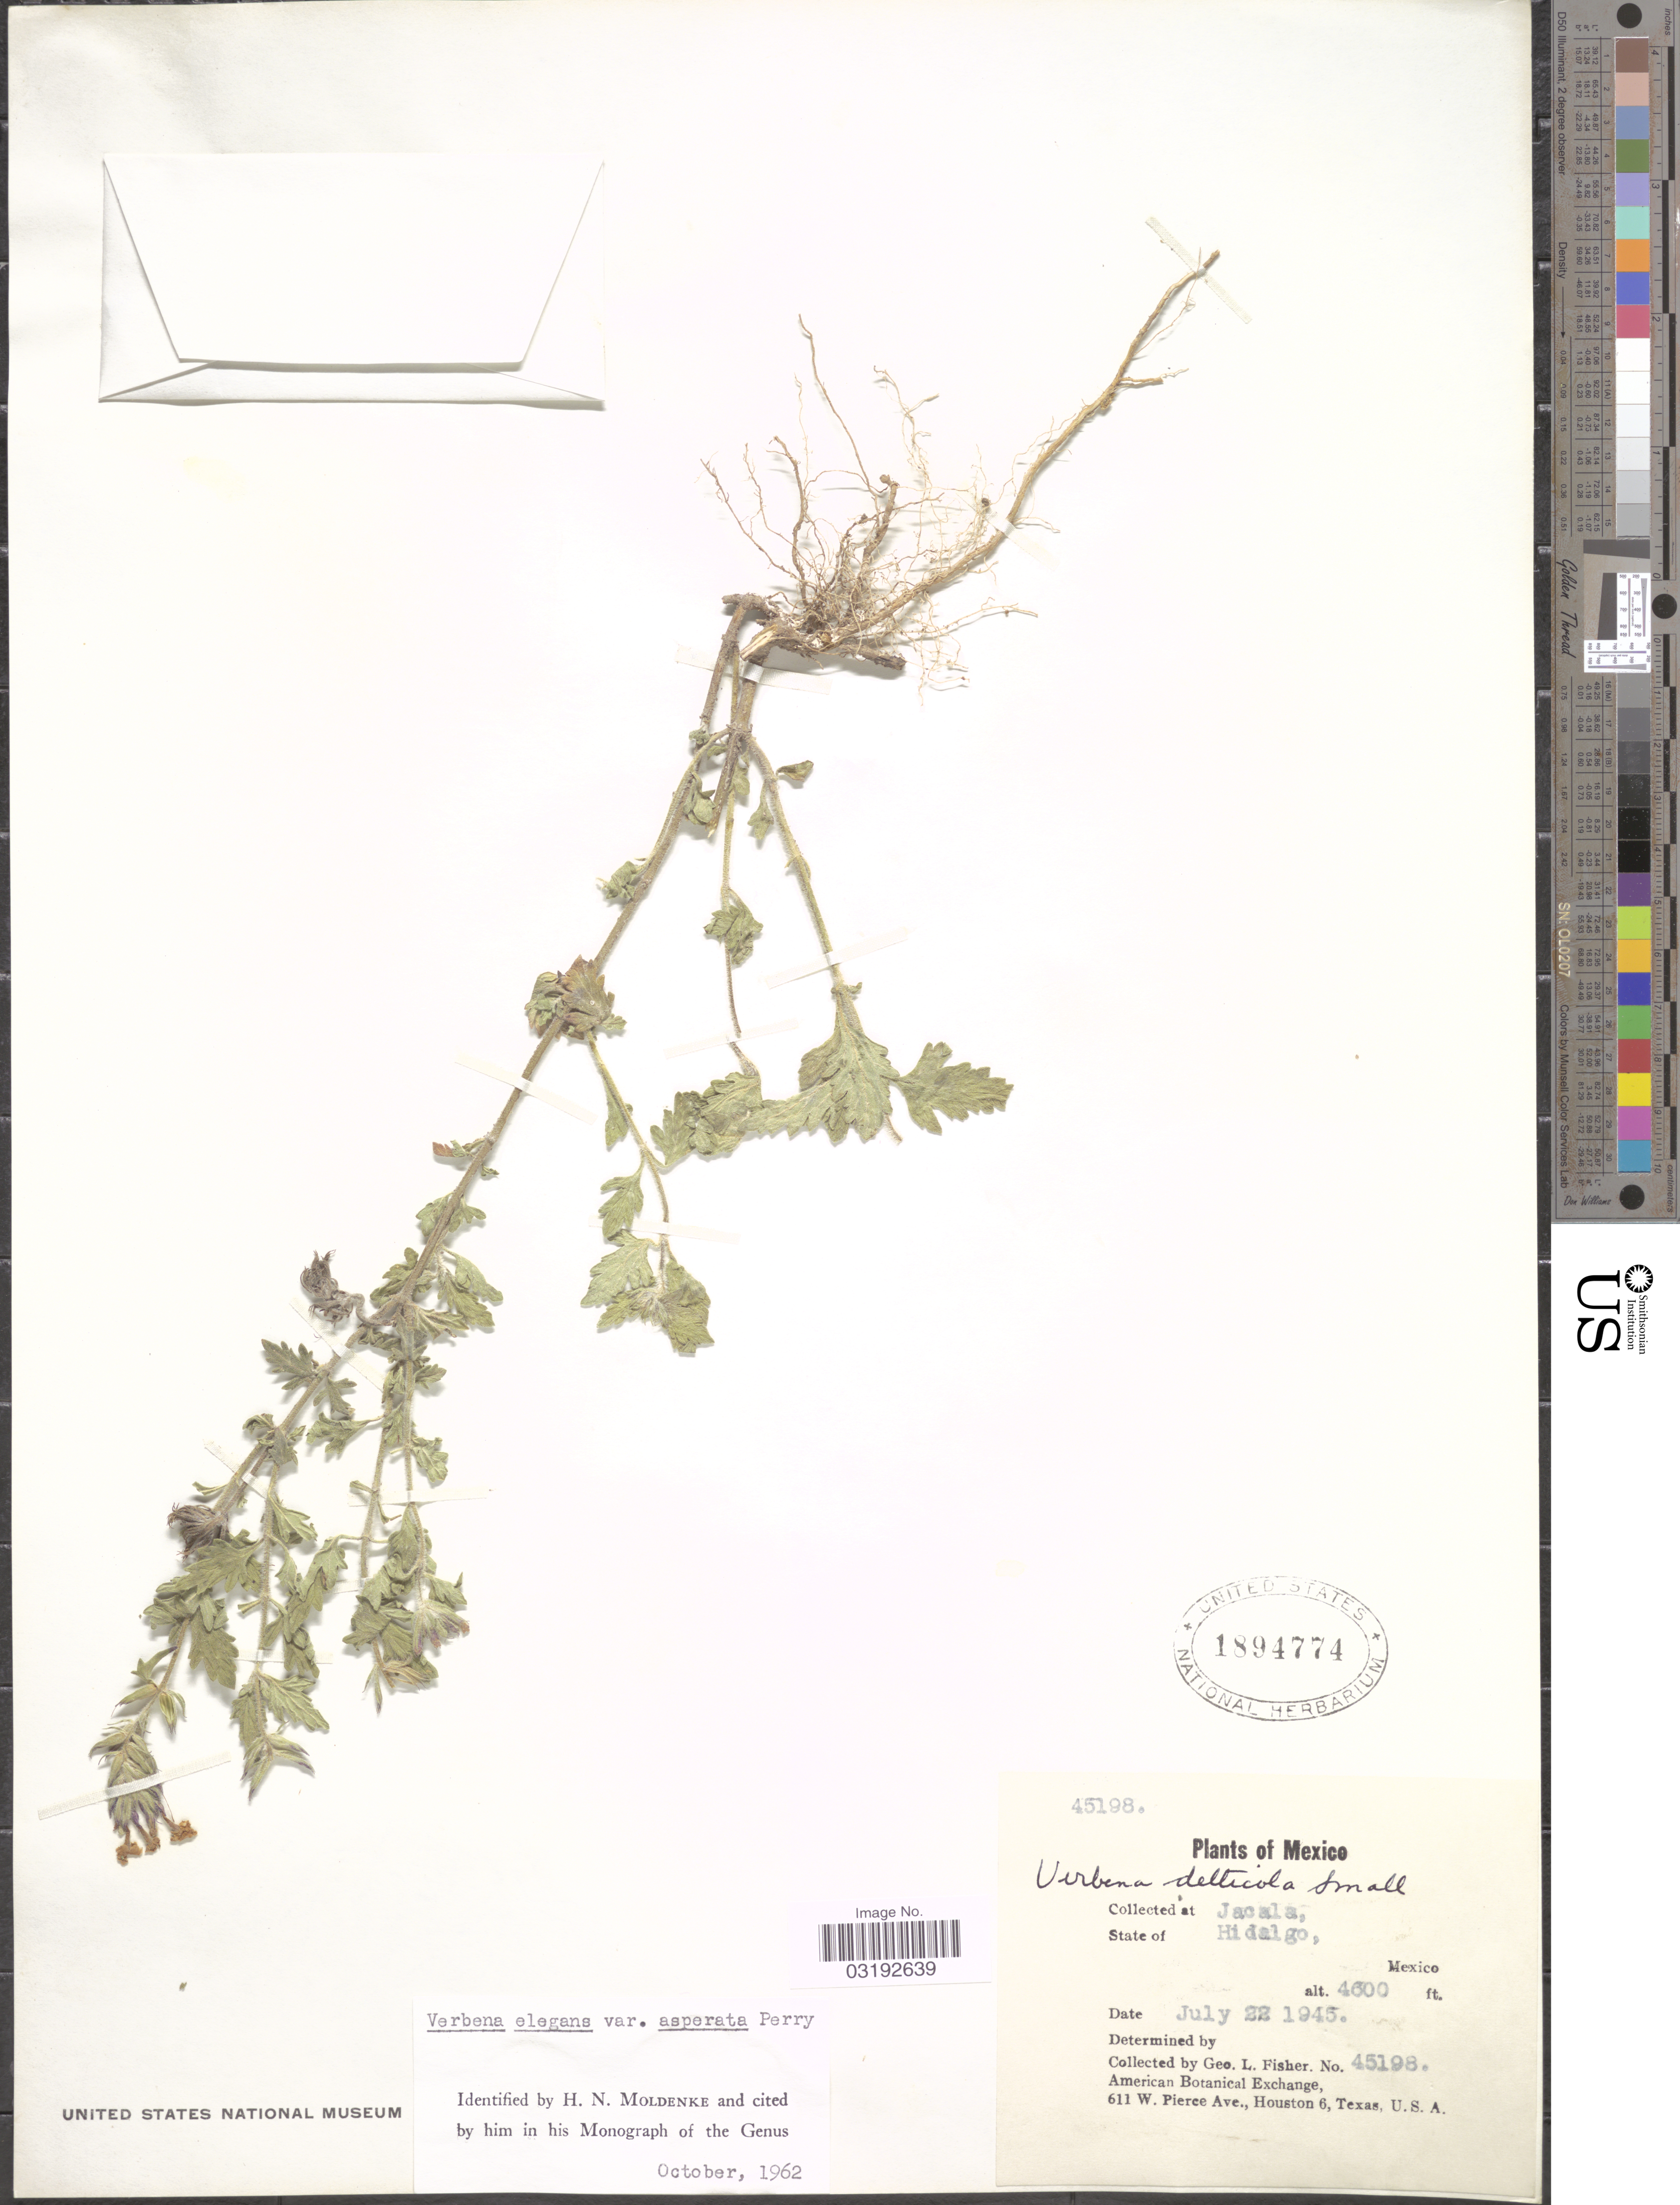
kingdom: Plantae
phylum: Tracheophyta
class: Magnoliopsida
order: Lamiales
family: Verbenaceae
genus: Verbena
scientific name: Verbena ambrosiifolia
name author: Rydb. ex Small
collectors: G. L. Fisher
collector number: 45198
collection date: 1945-07-22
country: Mexico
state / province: Hidalgo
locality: Jacala.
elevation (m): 1402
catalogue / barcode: US 1894774